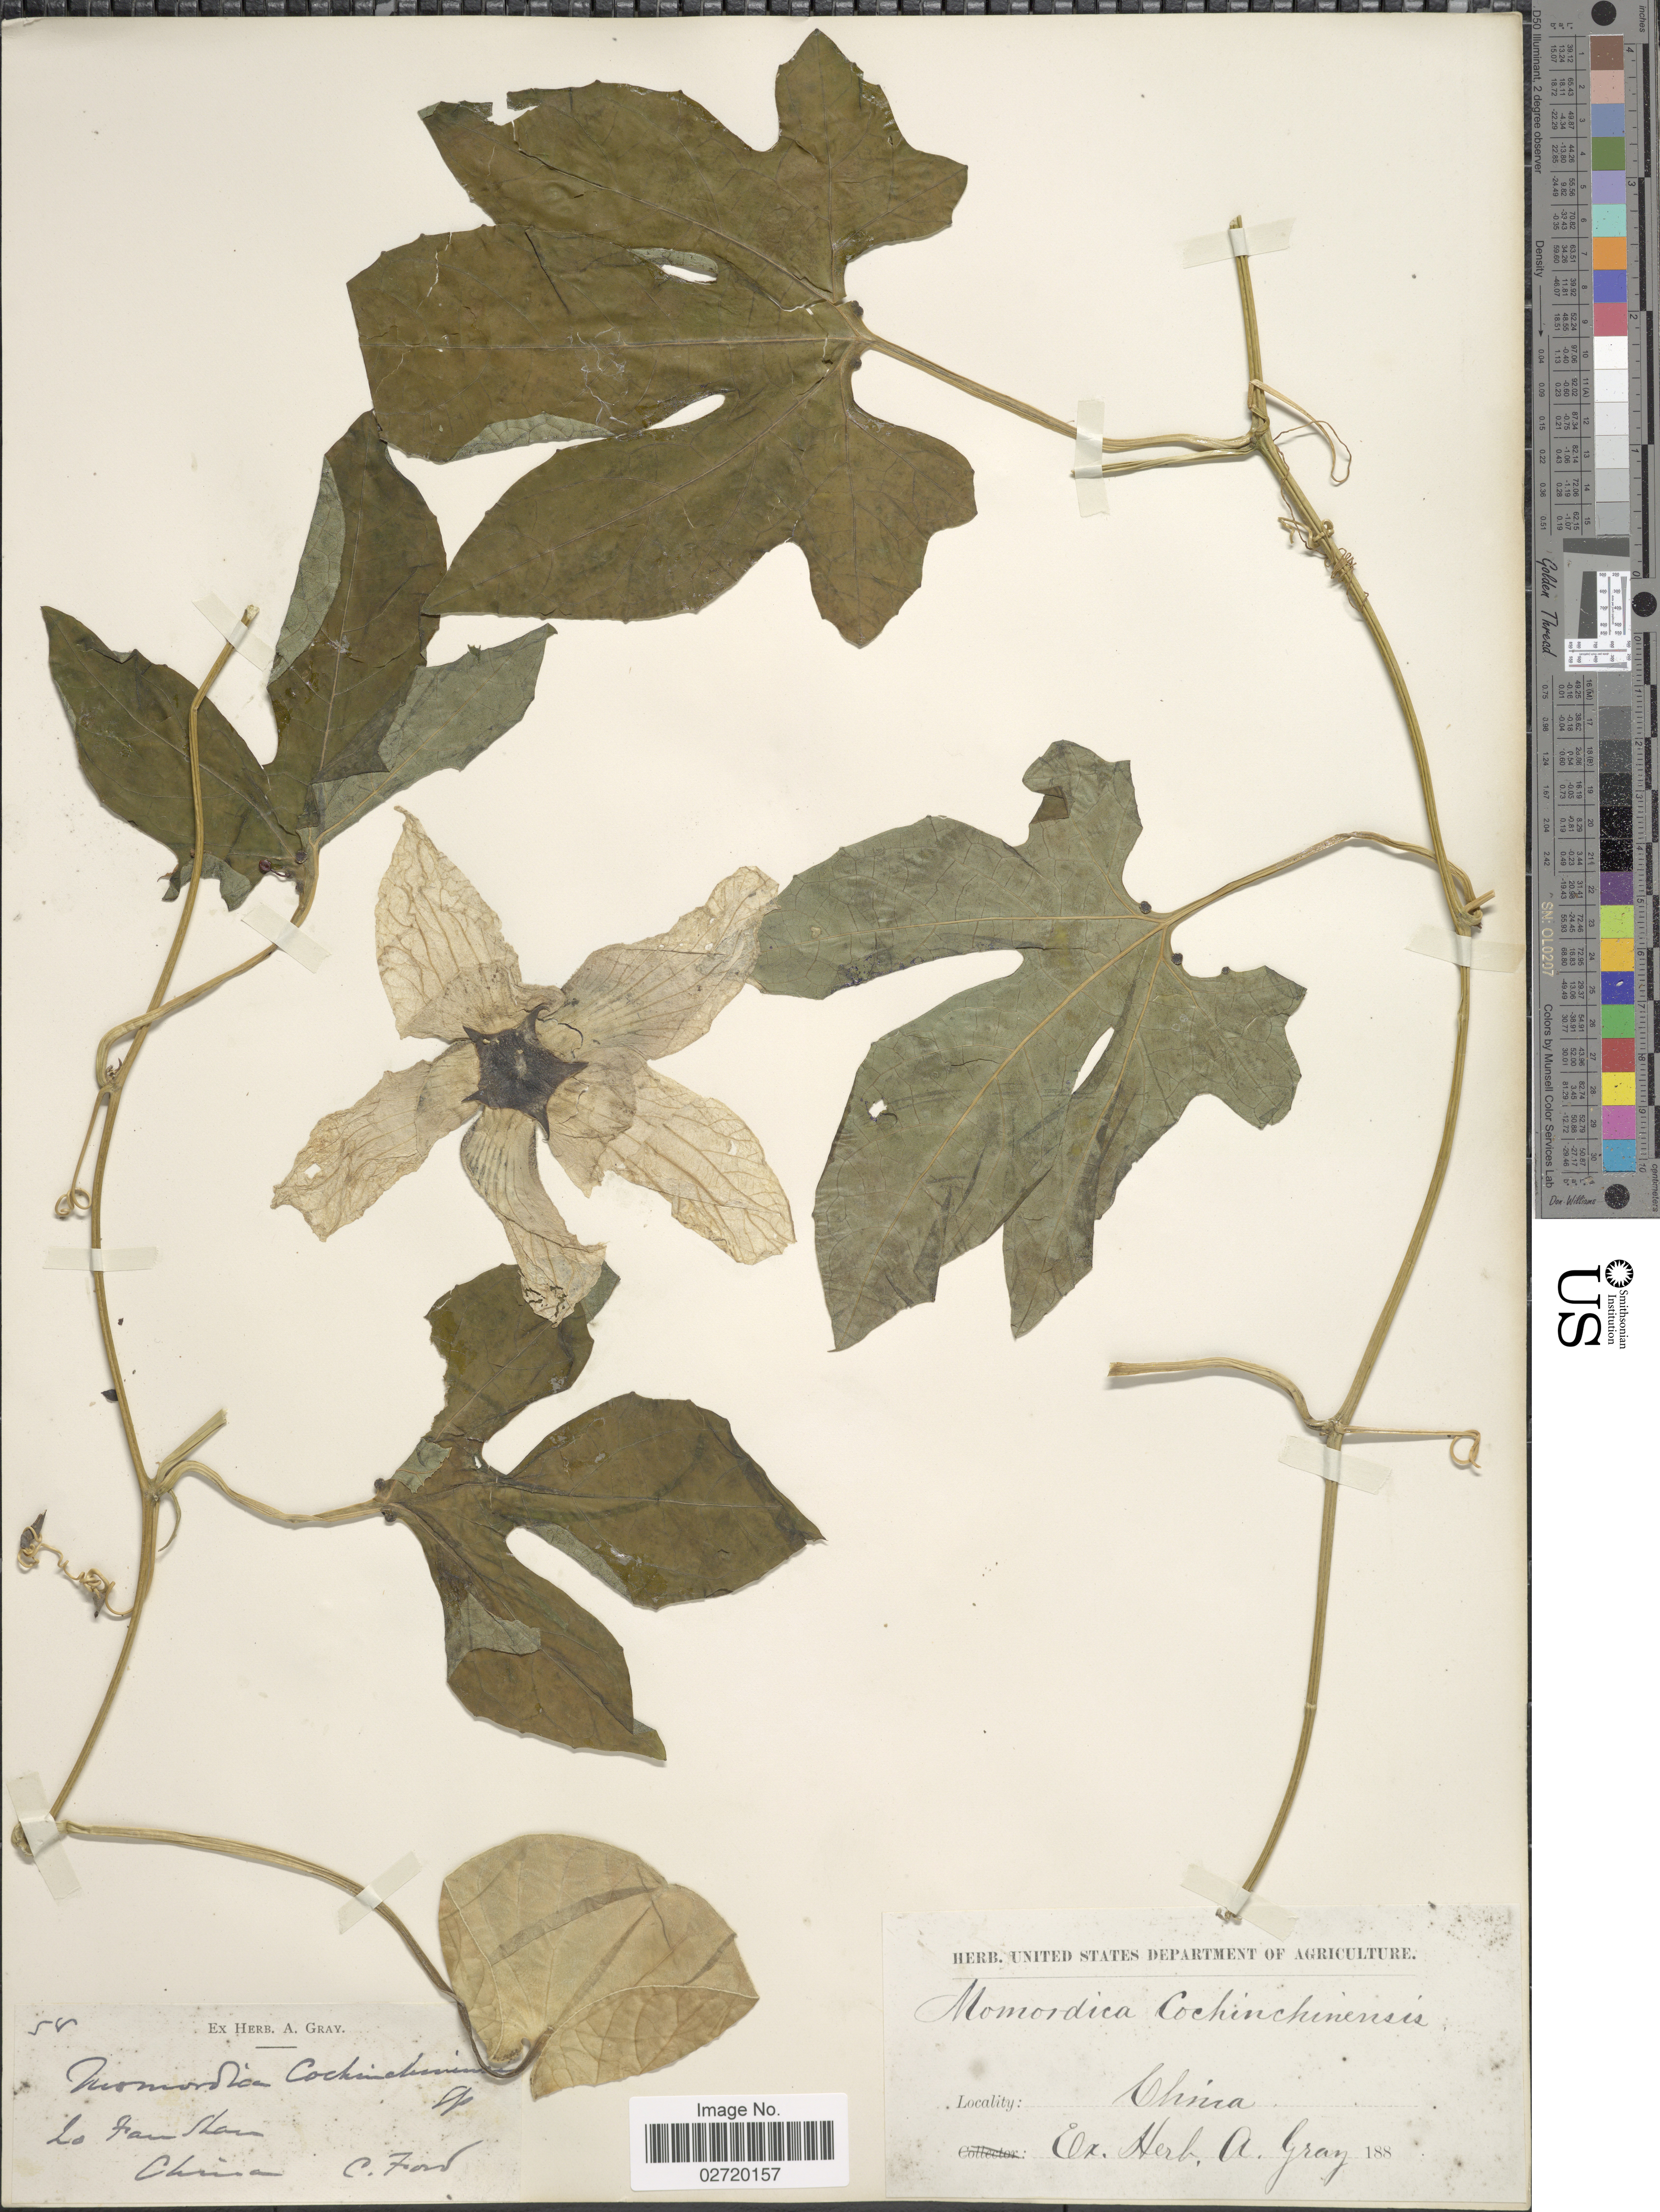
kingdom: Plantae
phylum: Tracheophyta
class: Magnoliopsida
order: Cucurbitales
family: Cucurbitaceae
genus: Momordica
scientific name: Momordica cochinchinensis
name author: (Lour.) Spreng.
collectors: C. Ford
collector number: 54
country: China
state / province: Beijing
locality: Fangshan